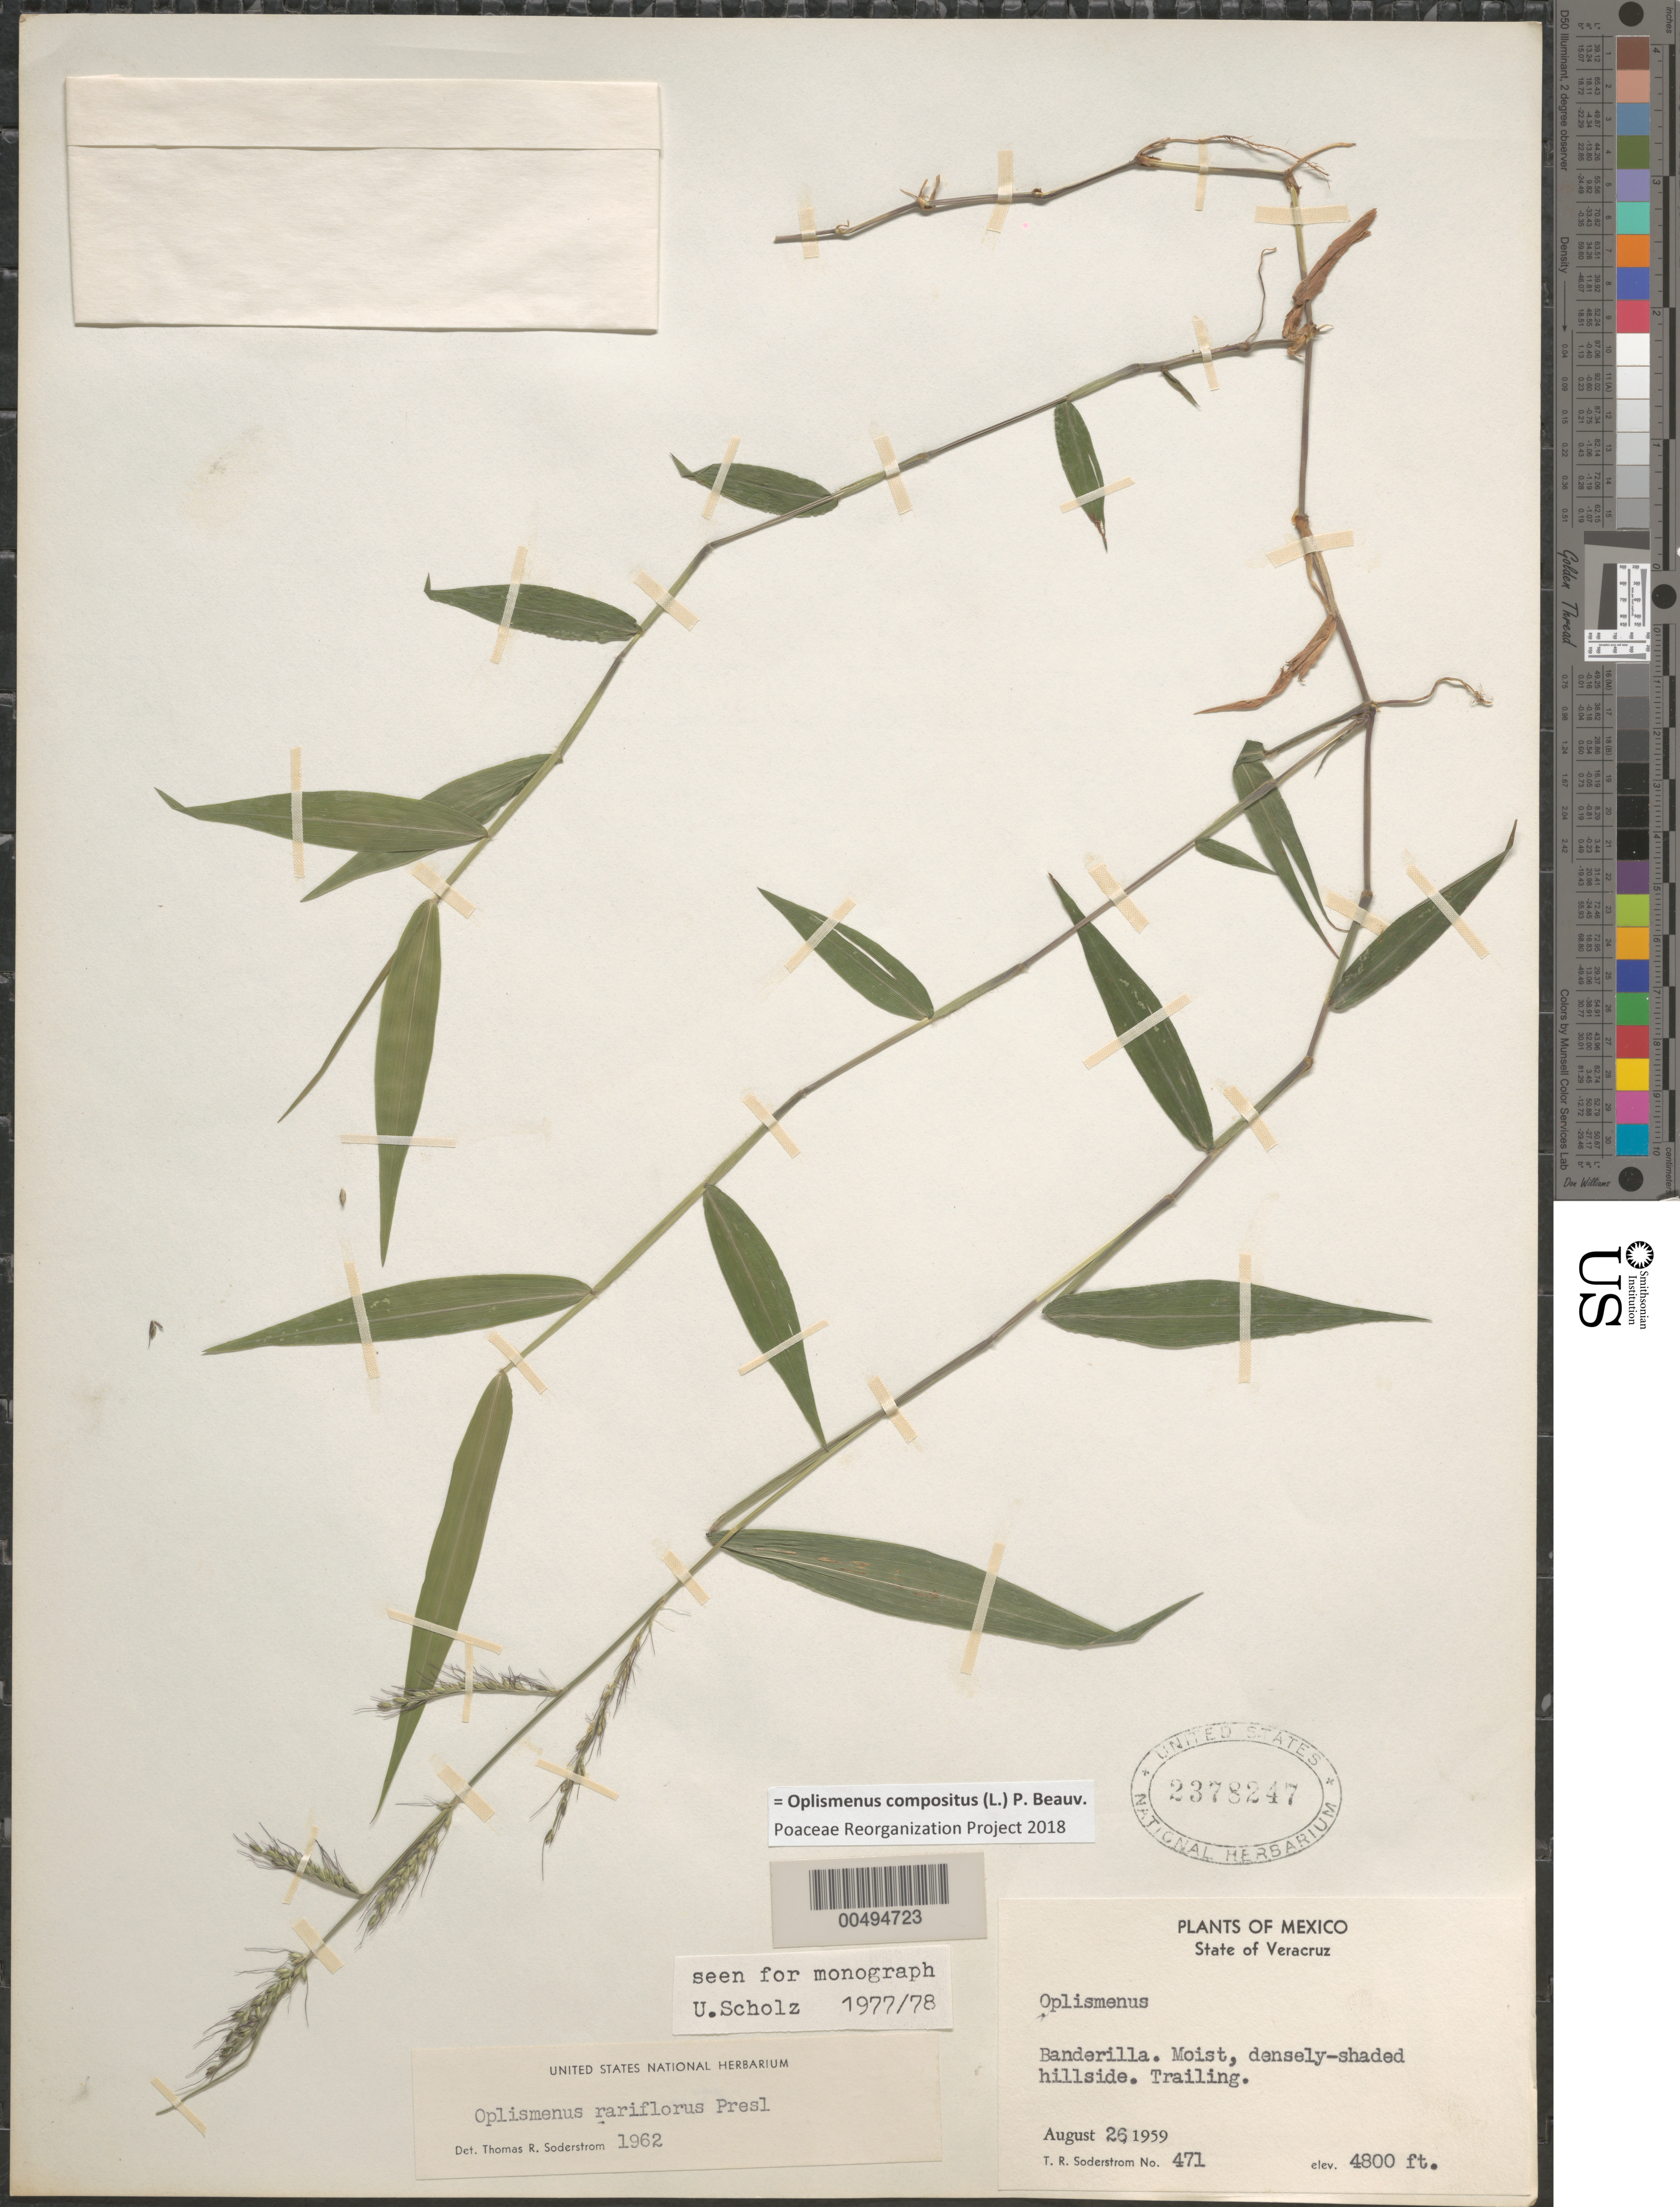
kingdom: Plantae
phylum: Tracheophyta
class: Liliopsida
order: Poales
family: Poaceae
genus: Oplismenus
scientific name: Oplismenus compositus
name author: (L.) P. Beauv.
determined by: Poaceae Reorganization Project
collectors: T. R. Soderstrom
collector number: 471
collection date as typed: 26 Aug 1959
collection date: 1959-08-26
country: Mexico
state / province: Veracruz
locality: Banderilla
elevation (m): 1463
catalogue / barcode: US 2378247